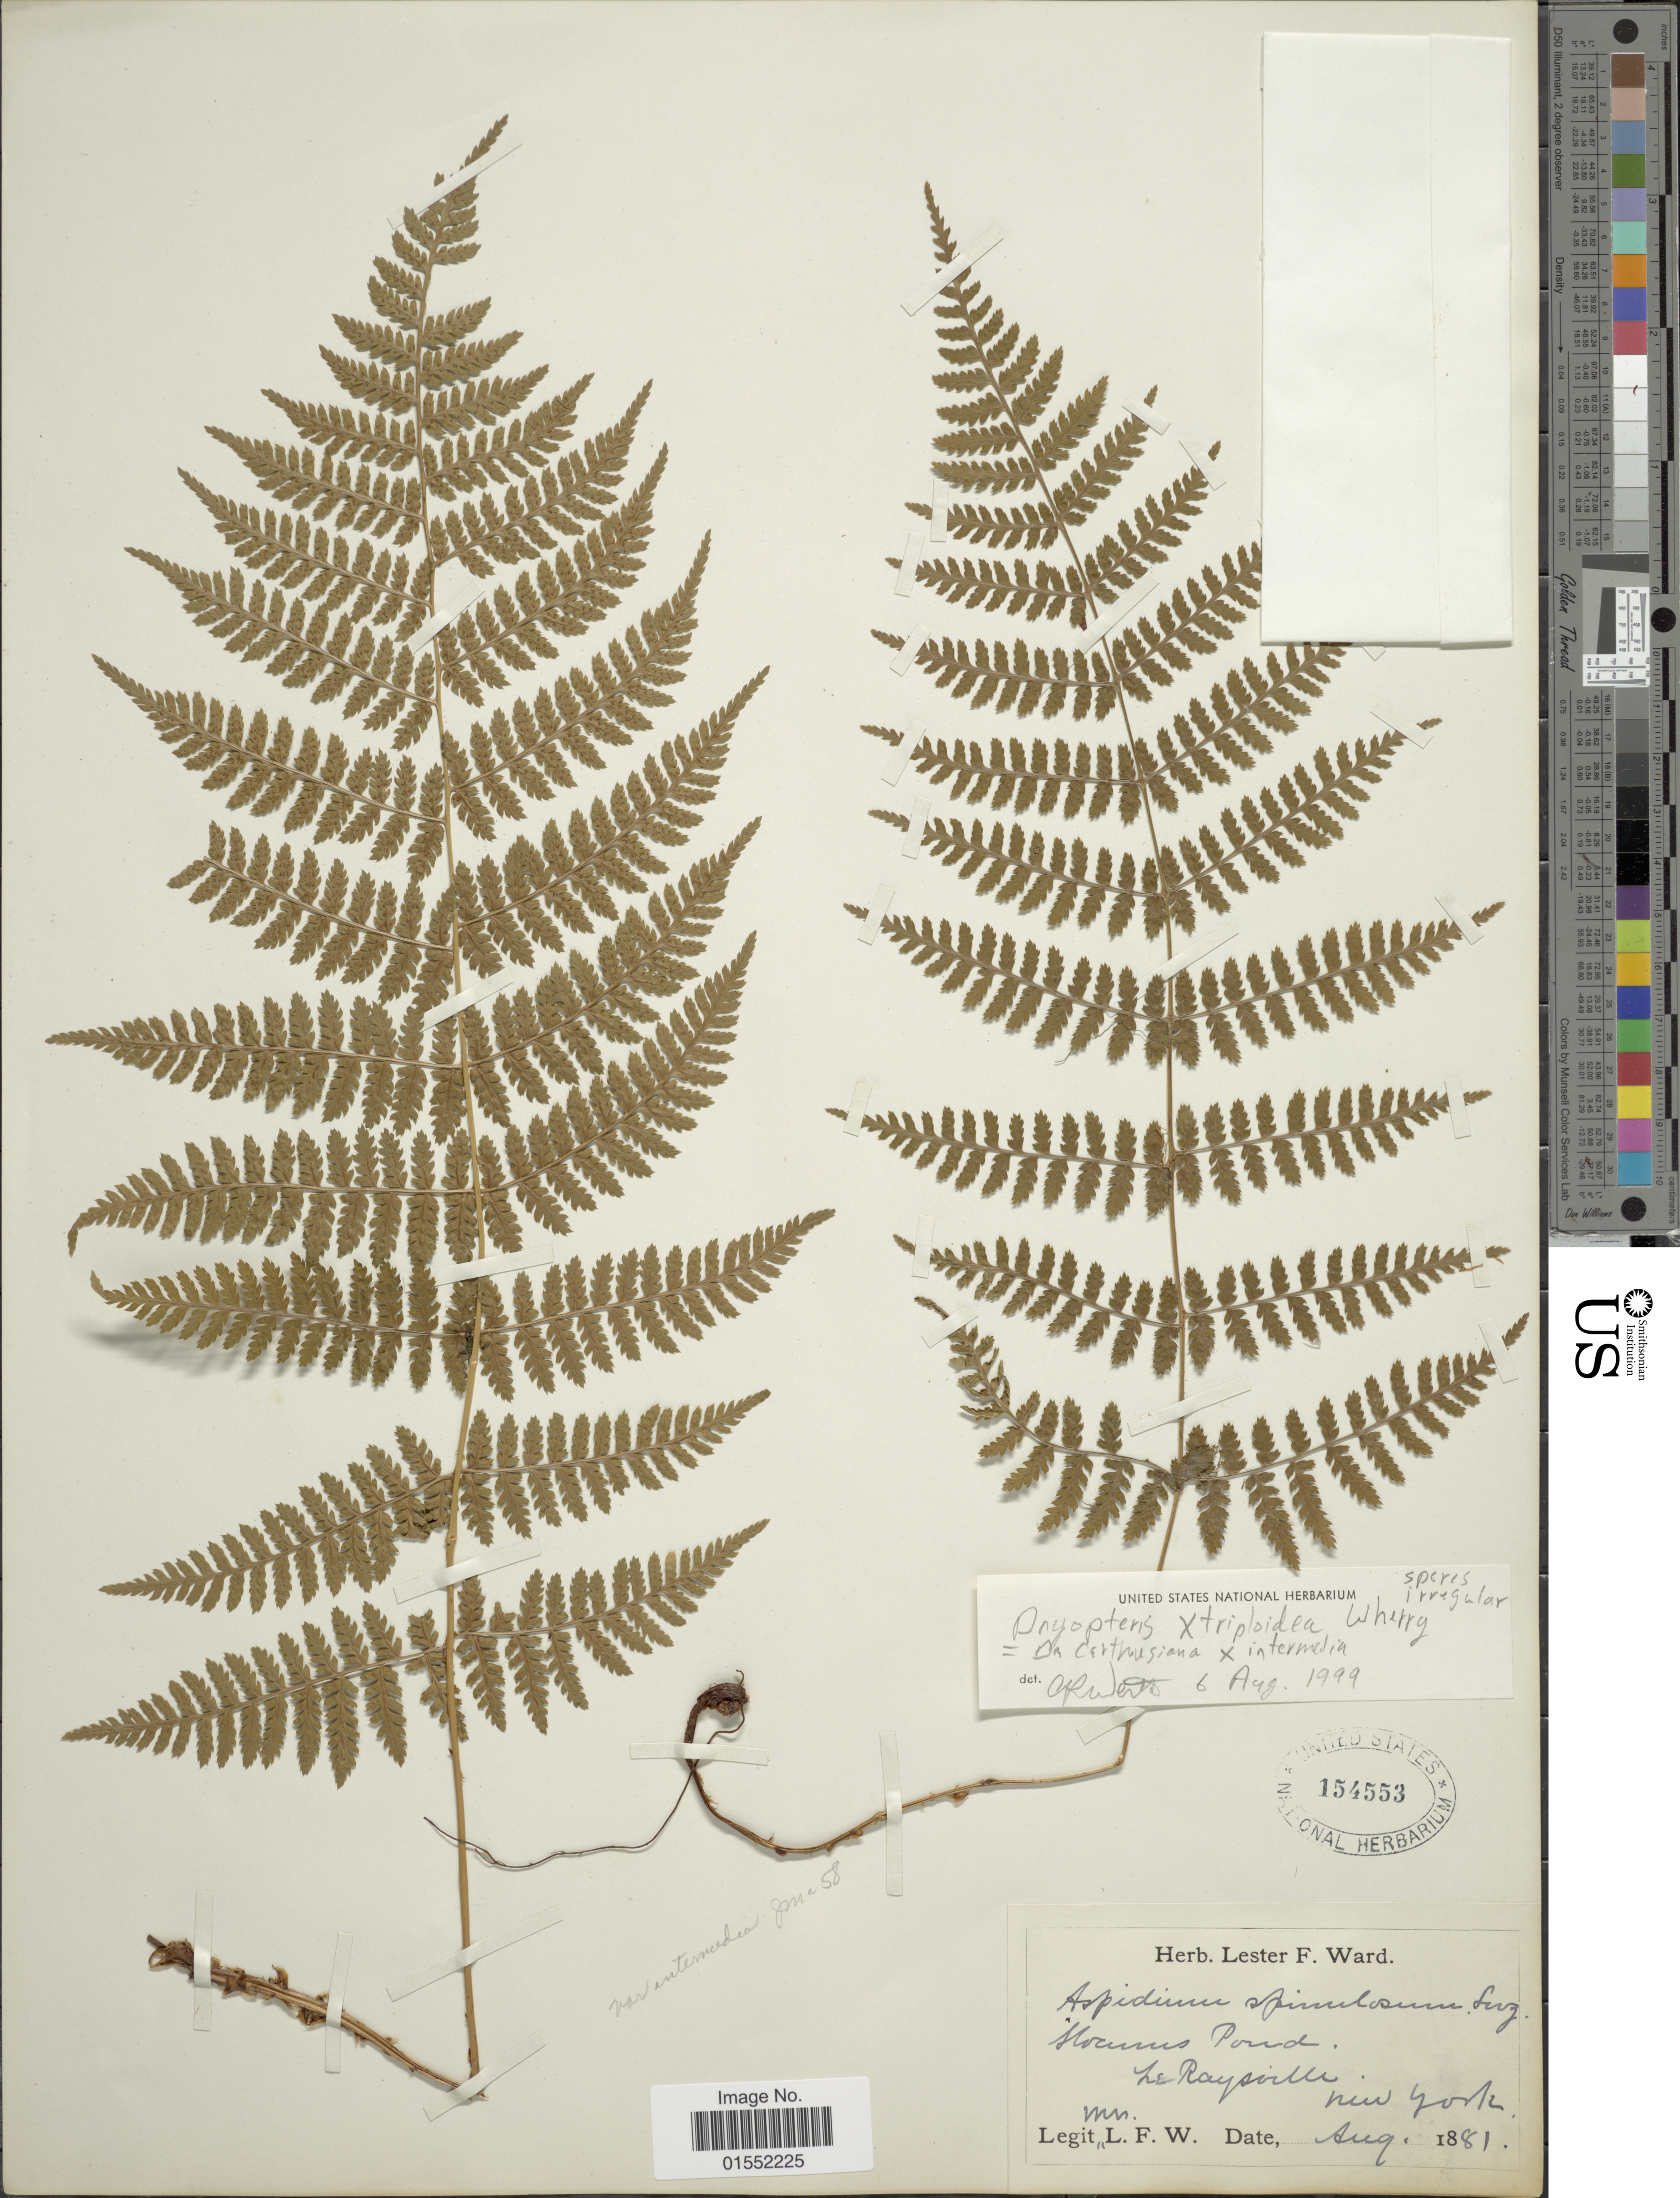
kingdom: Plantae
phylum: Tracheophyta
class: Polypodiopsida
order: Polypodiales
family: Dryopteridaceae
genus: Dryopteris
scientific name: Dryopteris x triploidea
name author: Wherry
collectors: Mrs. L. F. Ward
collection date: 1881-08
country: United States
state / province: New York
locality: Hocumus Pound, Le Raysville [interpreted]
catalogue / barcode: US 154553